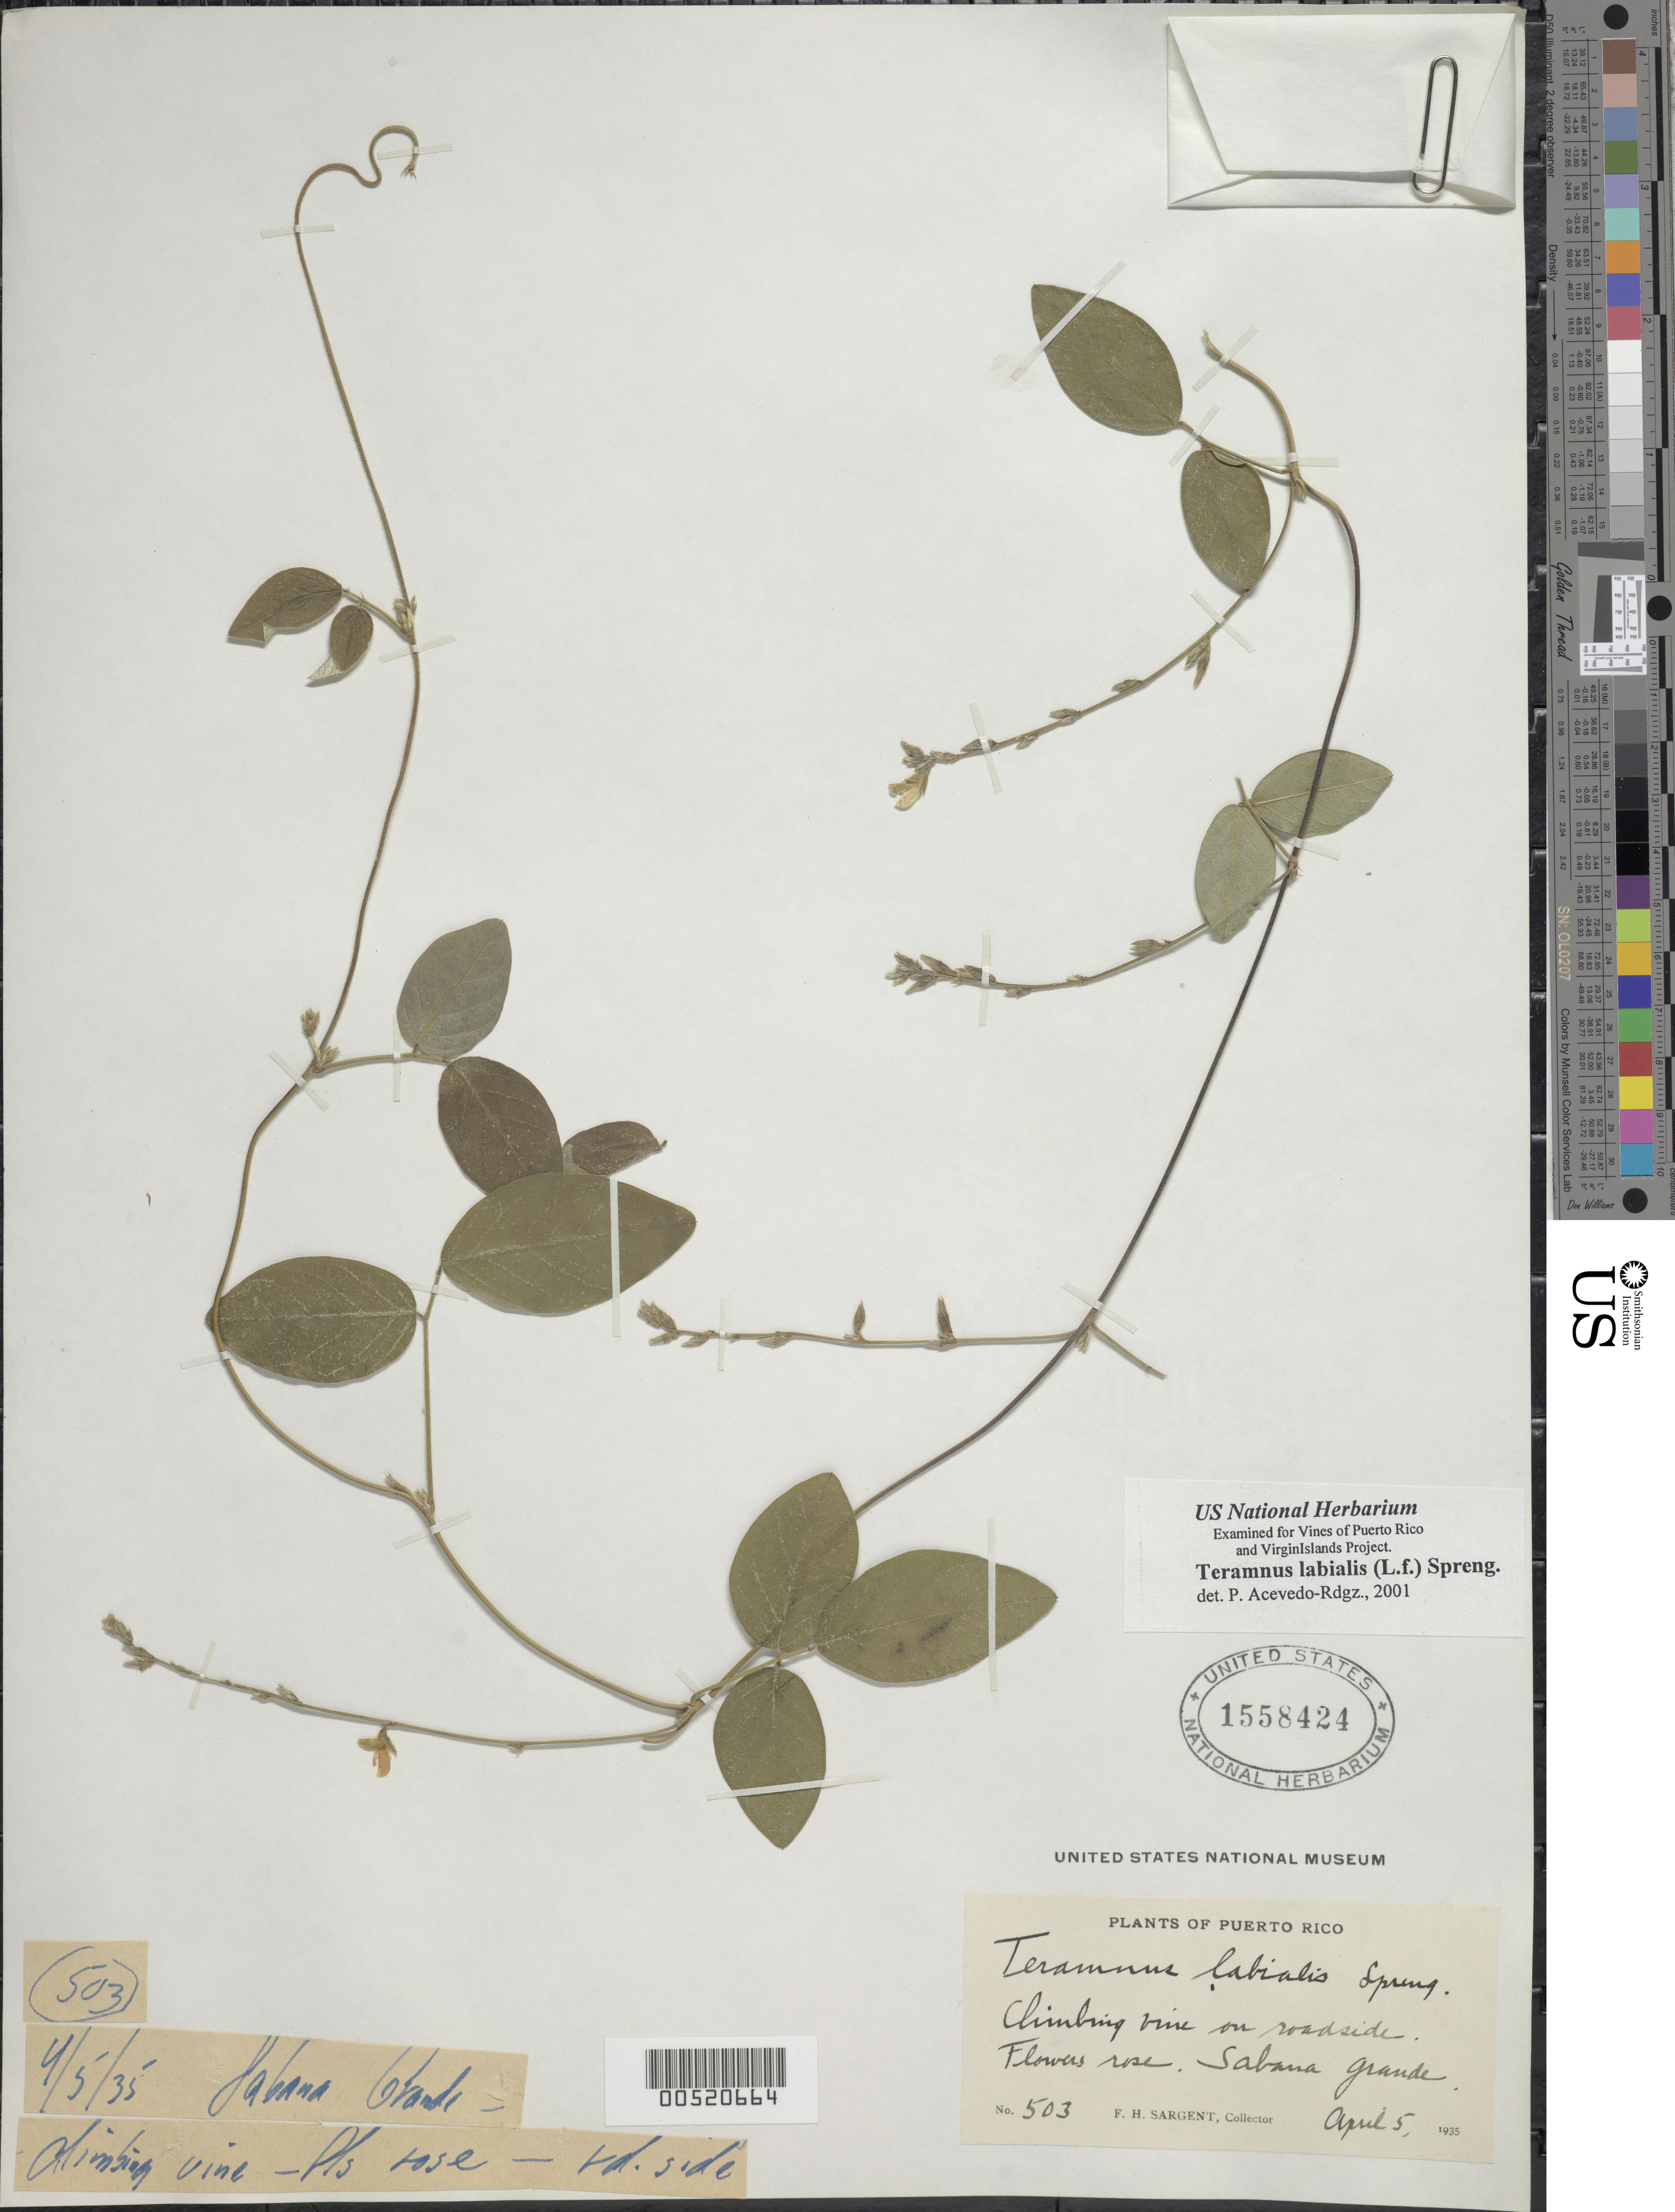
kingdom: Plantae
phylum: Tracheophyta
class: Magnoliopsida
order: Fabales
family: Fabaceae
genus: Teramnus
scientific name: Teramnus labialis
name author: (L. f.) Spreng.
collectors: F. H. Sargent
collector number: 503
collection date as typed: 05 Apr 1935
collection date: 1935-04-05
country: Puerto Rico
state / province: Sabana Grande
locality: Sabana Grande. On roadside.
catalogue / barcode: US 1558424